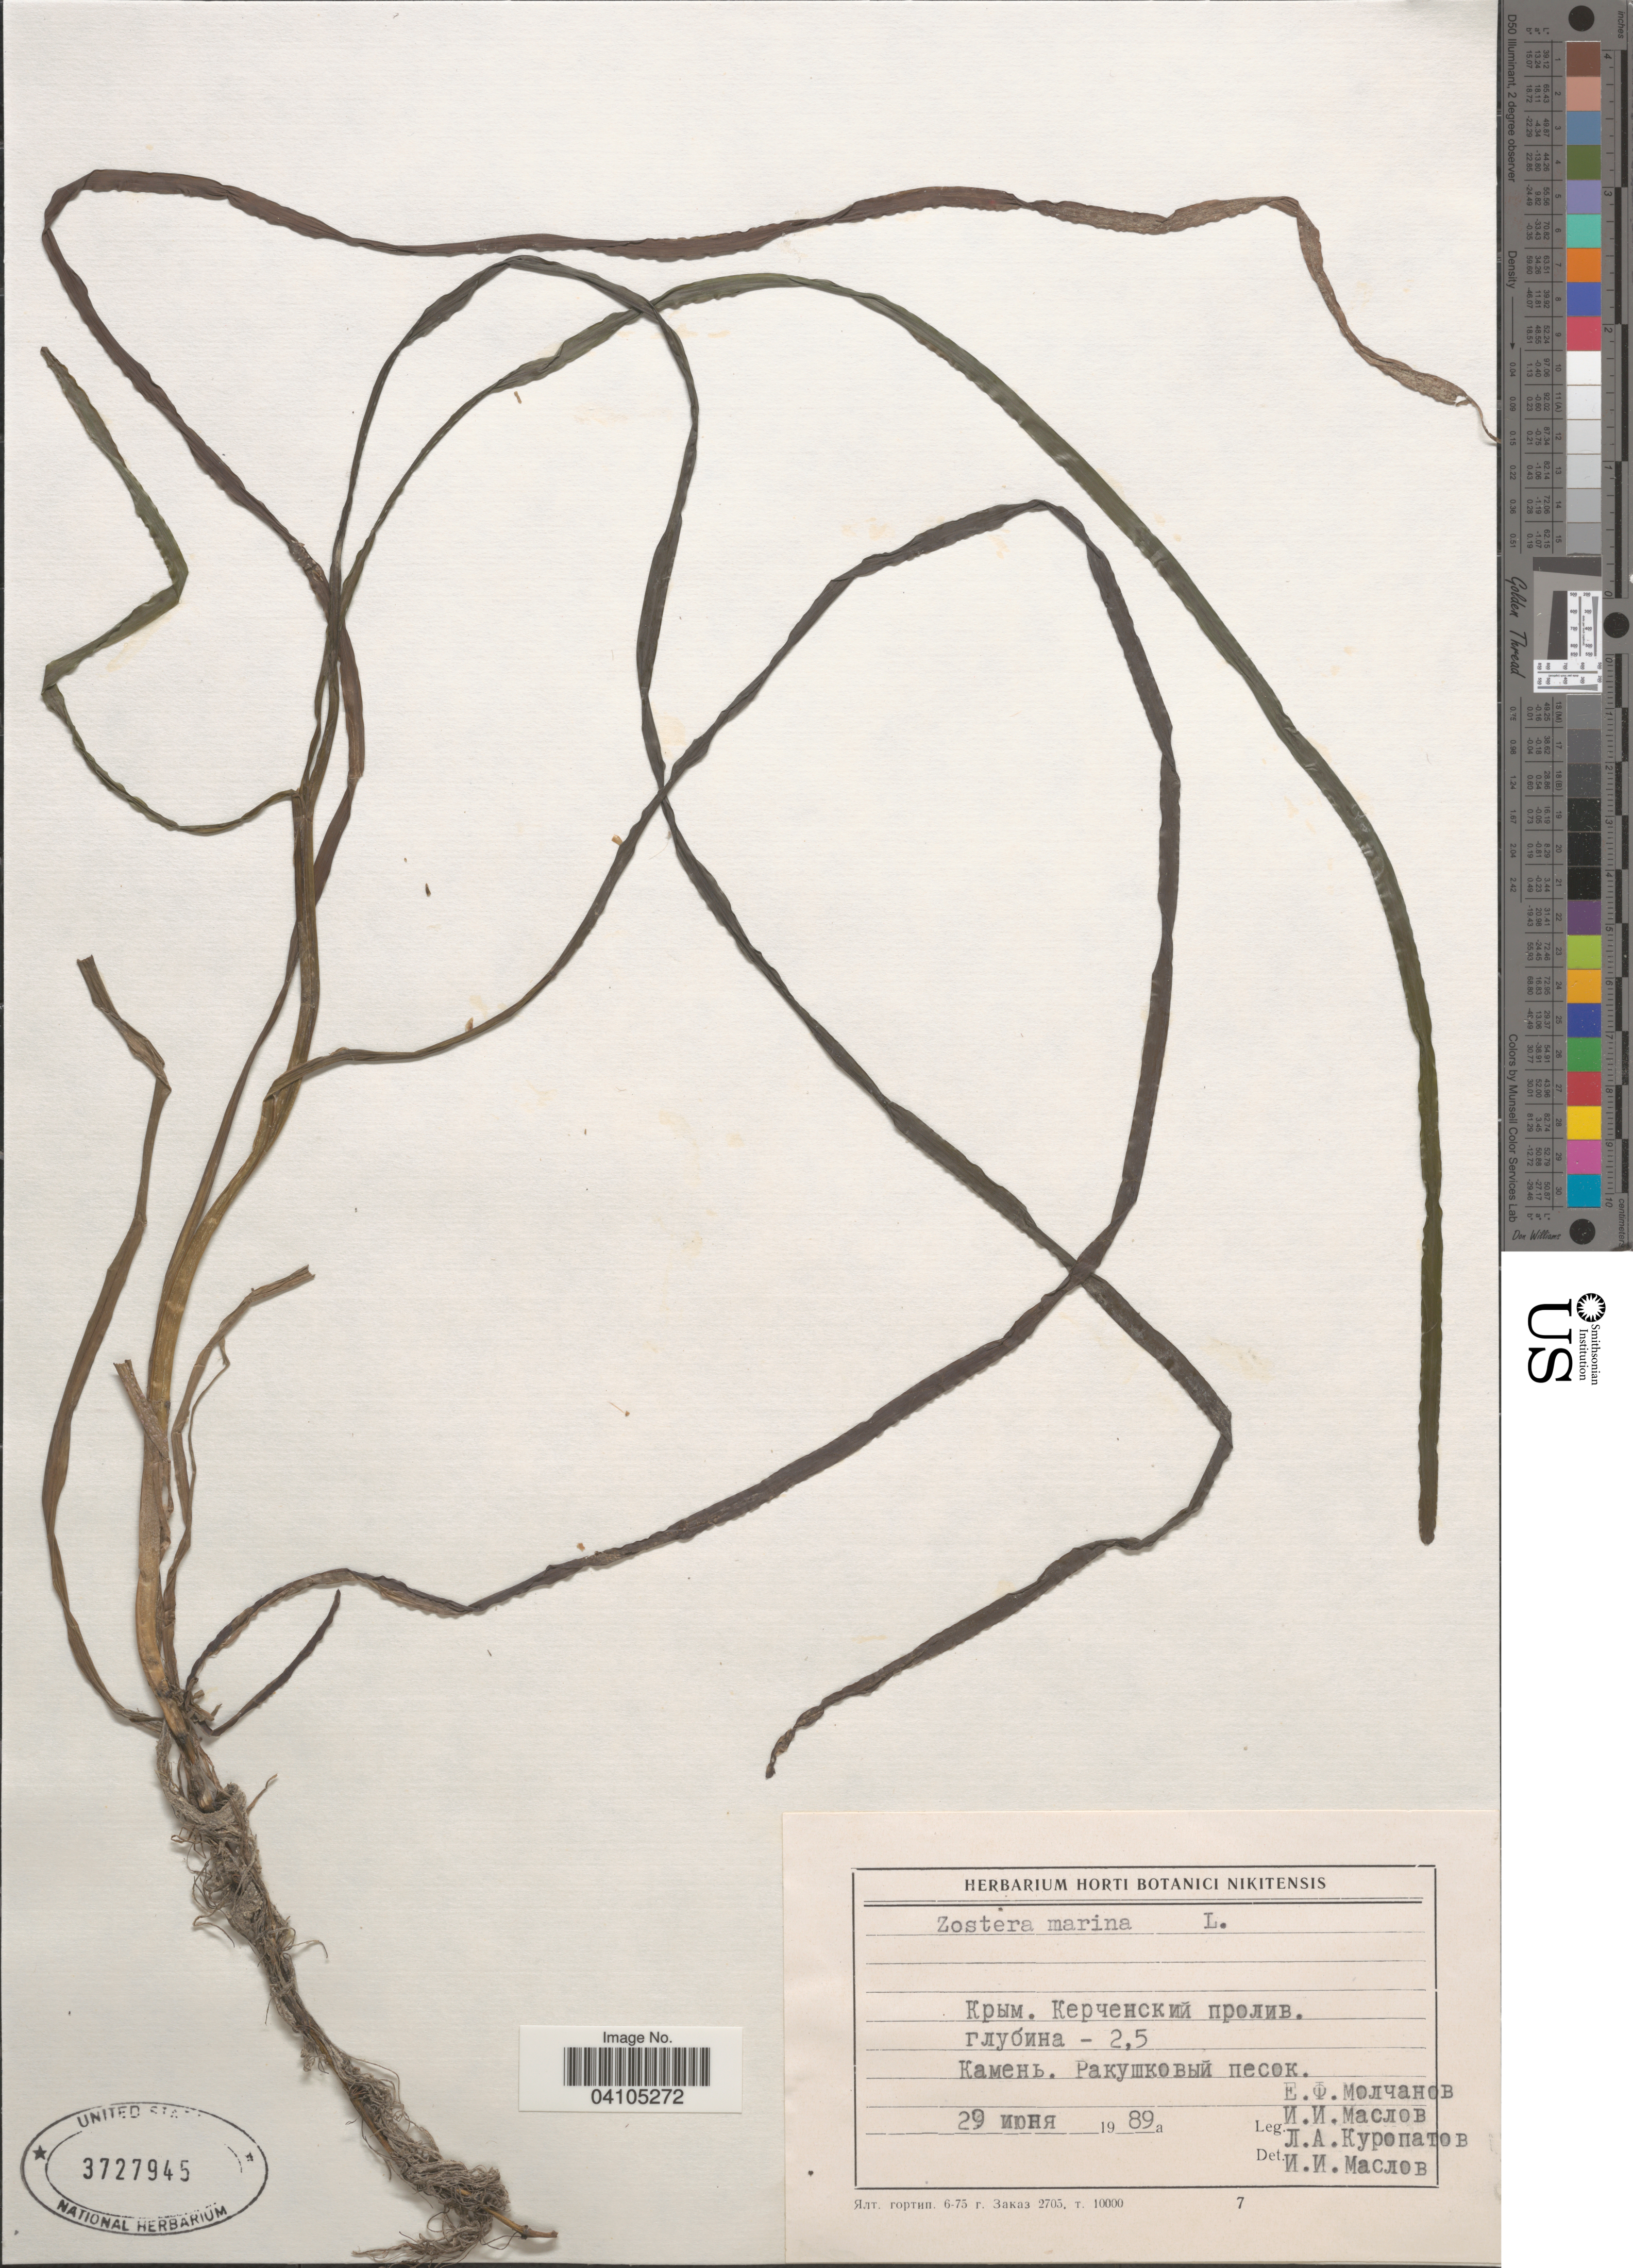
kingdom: Plantae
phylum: Tracheophyta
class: Liliopsida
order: Alismatales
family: Zosteraceae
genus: Zostera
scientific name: Zostera marina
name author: L.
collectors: E. Molchanov, I. Maslov & L. Kuropatov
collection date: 1989-06-29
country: Ukraine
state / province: Crimea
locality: Kerch Strait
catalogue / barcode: US 3727945